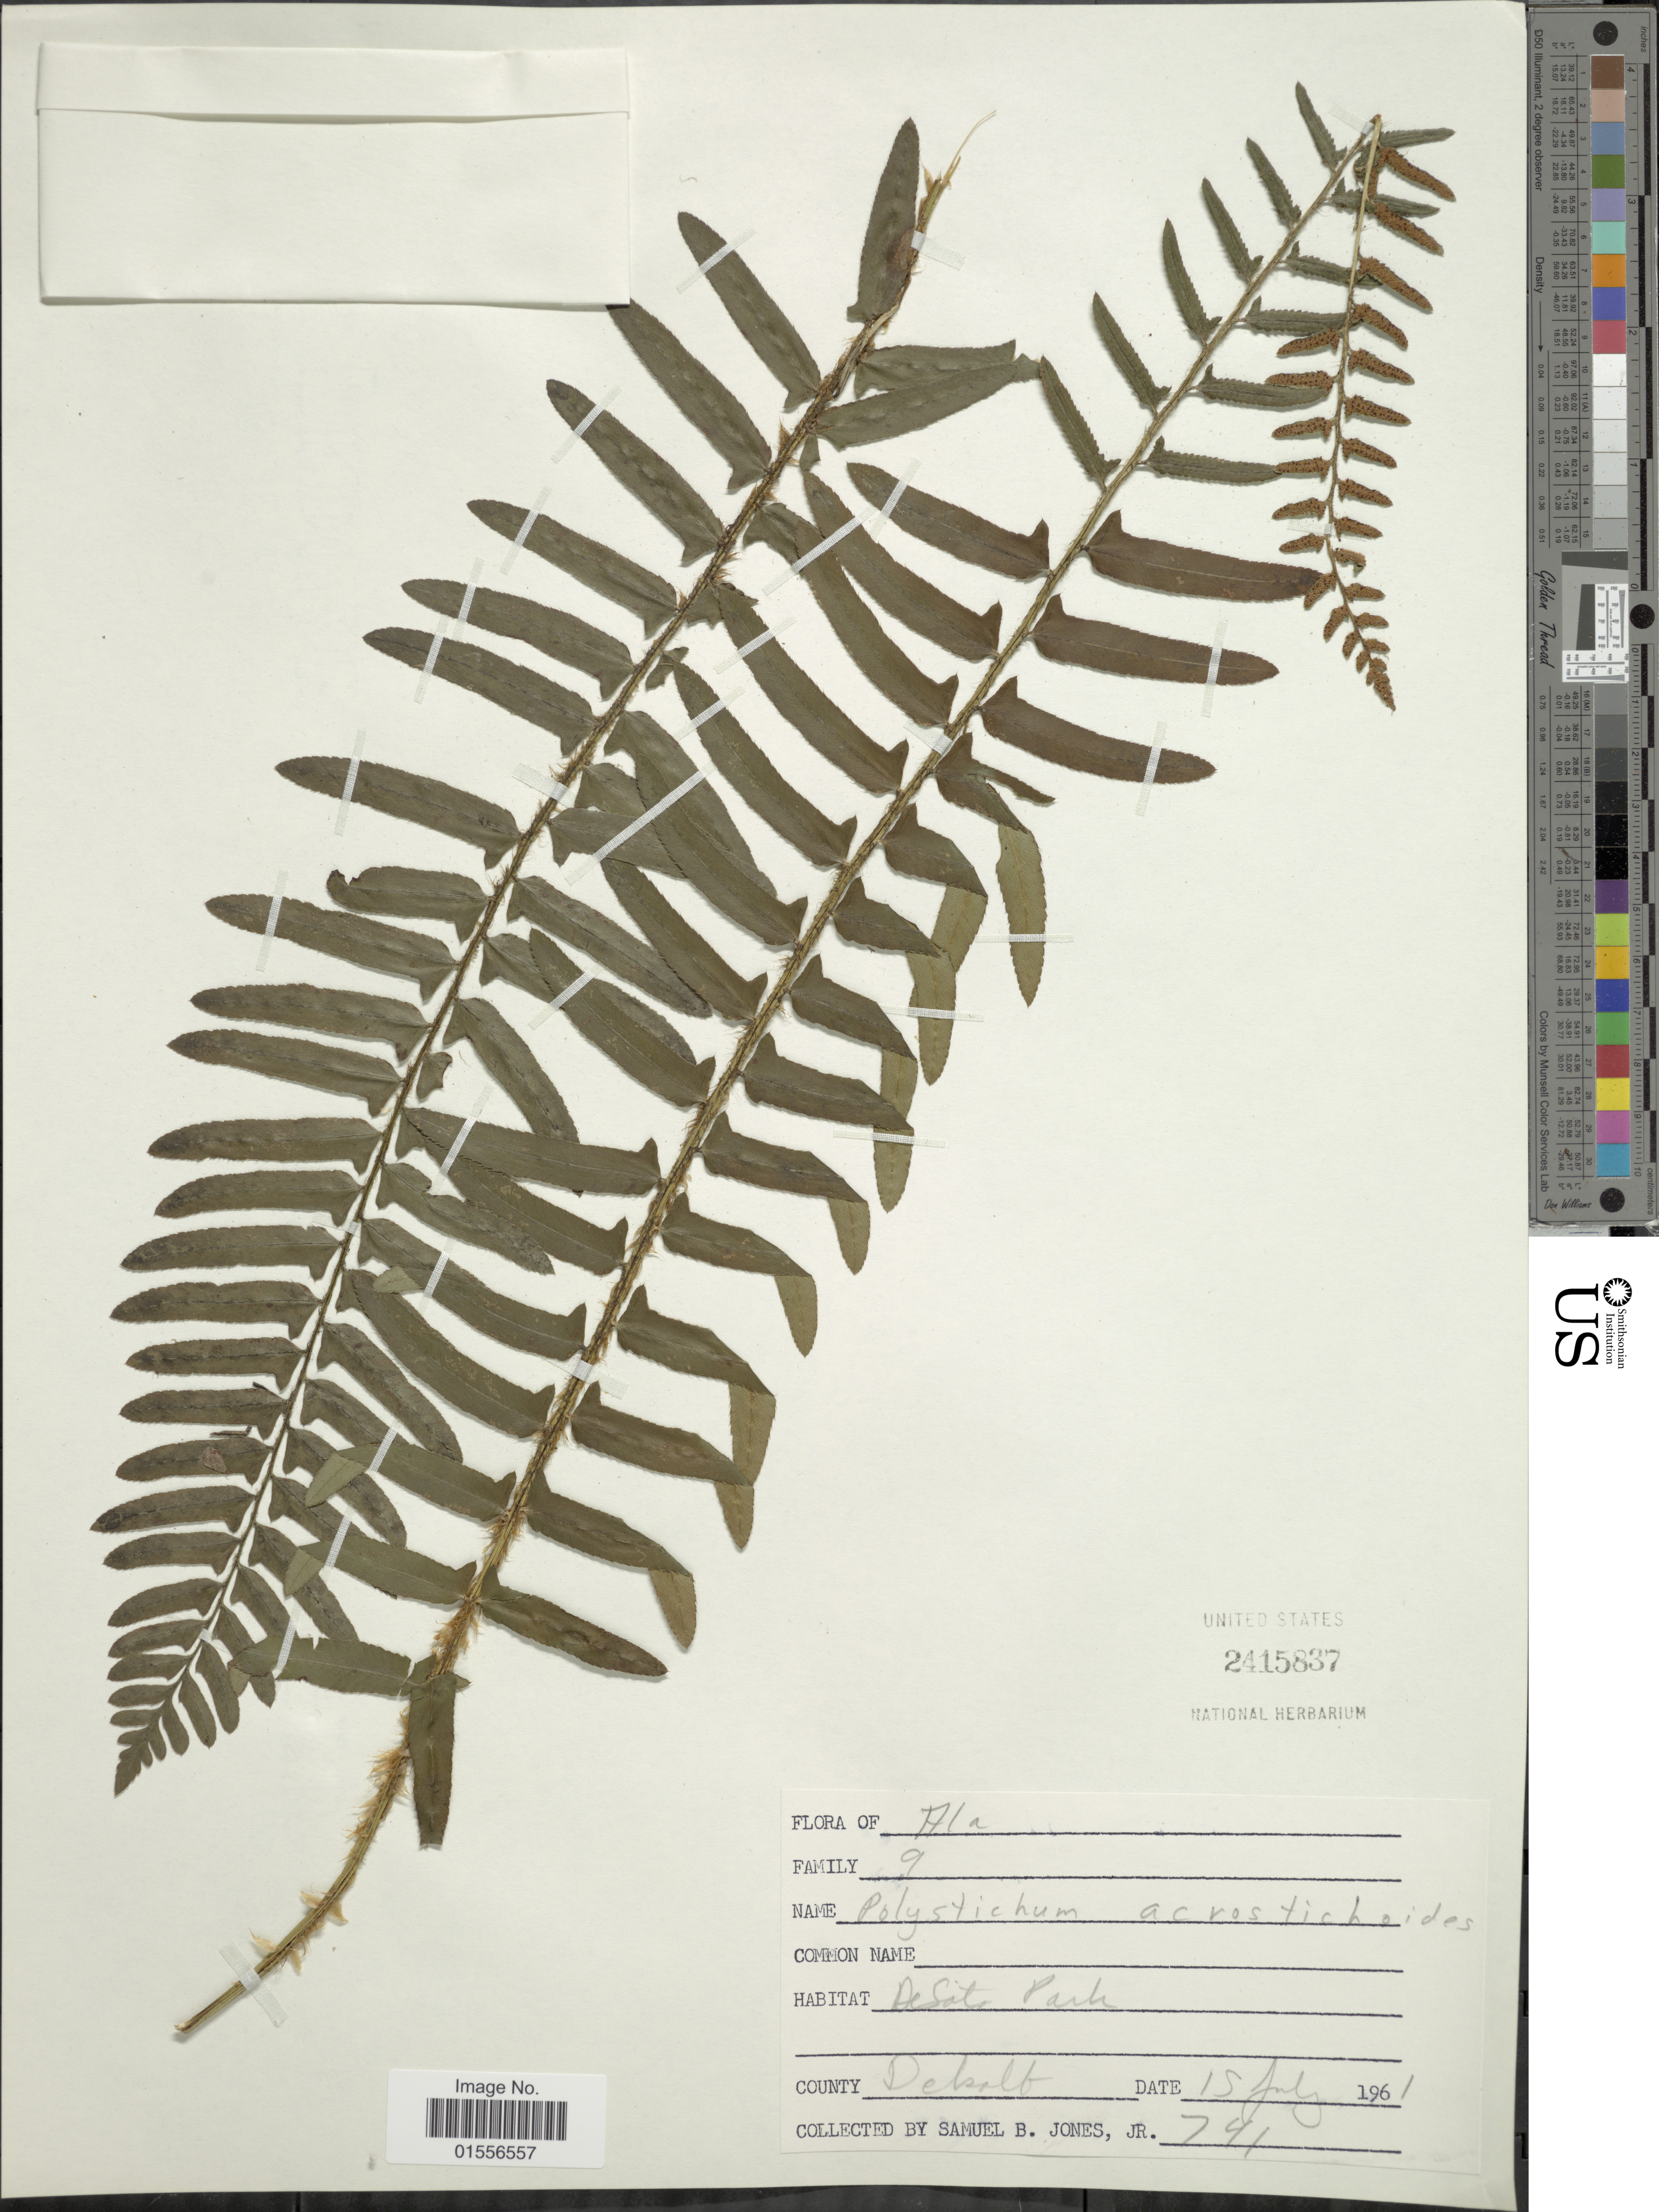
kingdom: Plantae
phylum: Tracheophyta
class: Polypodiopsida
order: Polypodiales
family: Dryopteridaceae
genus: Polystichum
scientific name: Polystichum acrostichoides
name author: (Michx.) Schott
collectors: S. B. Jones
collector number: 241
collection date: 1961-07-15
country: United States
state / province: Alabama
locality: DeSoto Park, County Dekalb.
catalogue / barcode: US 2415837